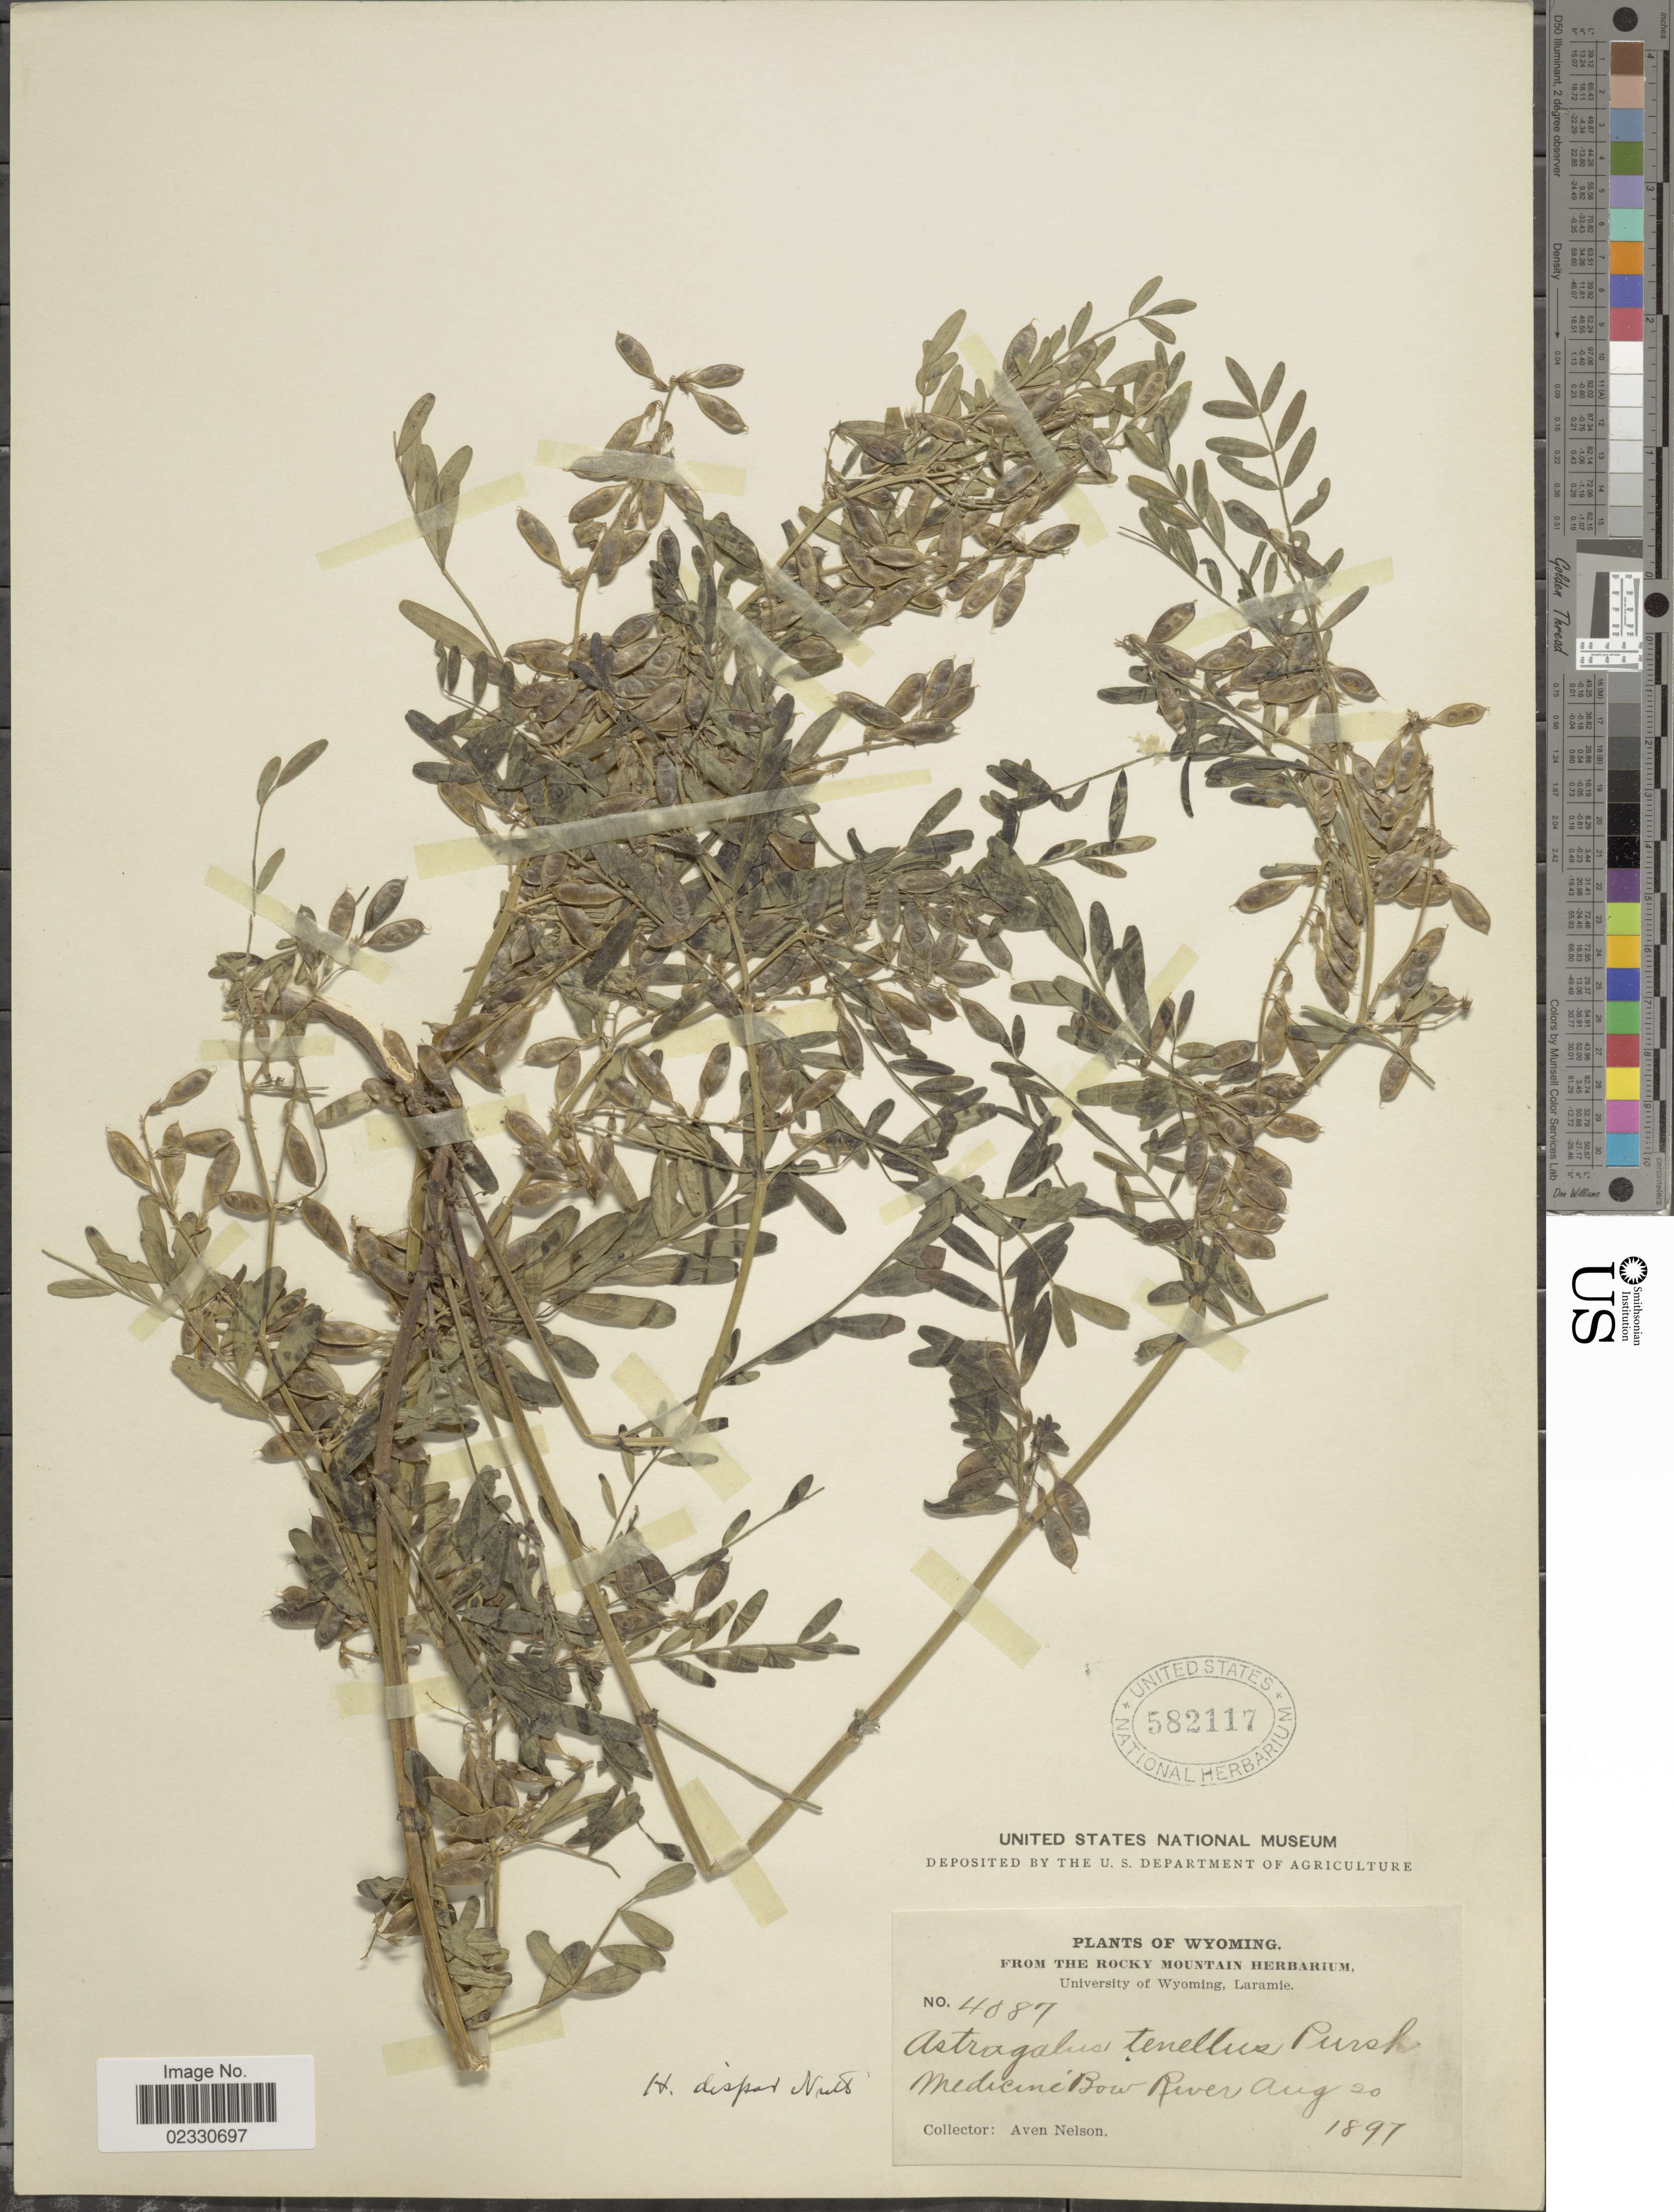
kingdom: Plantae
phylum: Tracheophyta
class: Magnoliopsida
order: Fabales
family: Fabaceae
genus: Astragalus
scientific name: Astragalus multiflorus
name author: (Pursh) A. Gray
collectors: A. Nelson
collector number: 4087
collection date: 1897-08-20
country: United States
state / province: Wyoming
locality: Medicine Bow River.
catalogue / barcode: US 582117